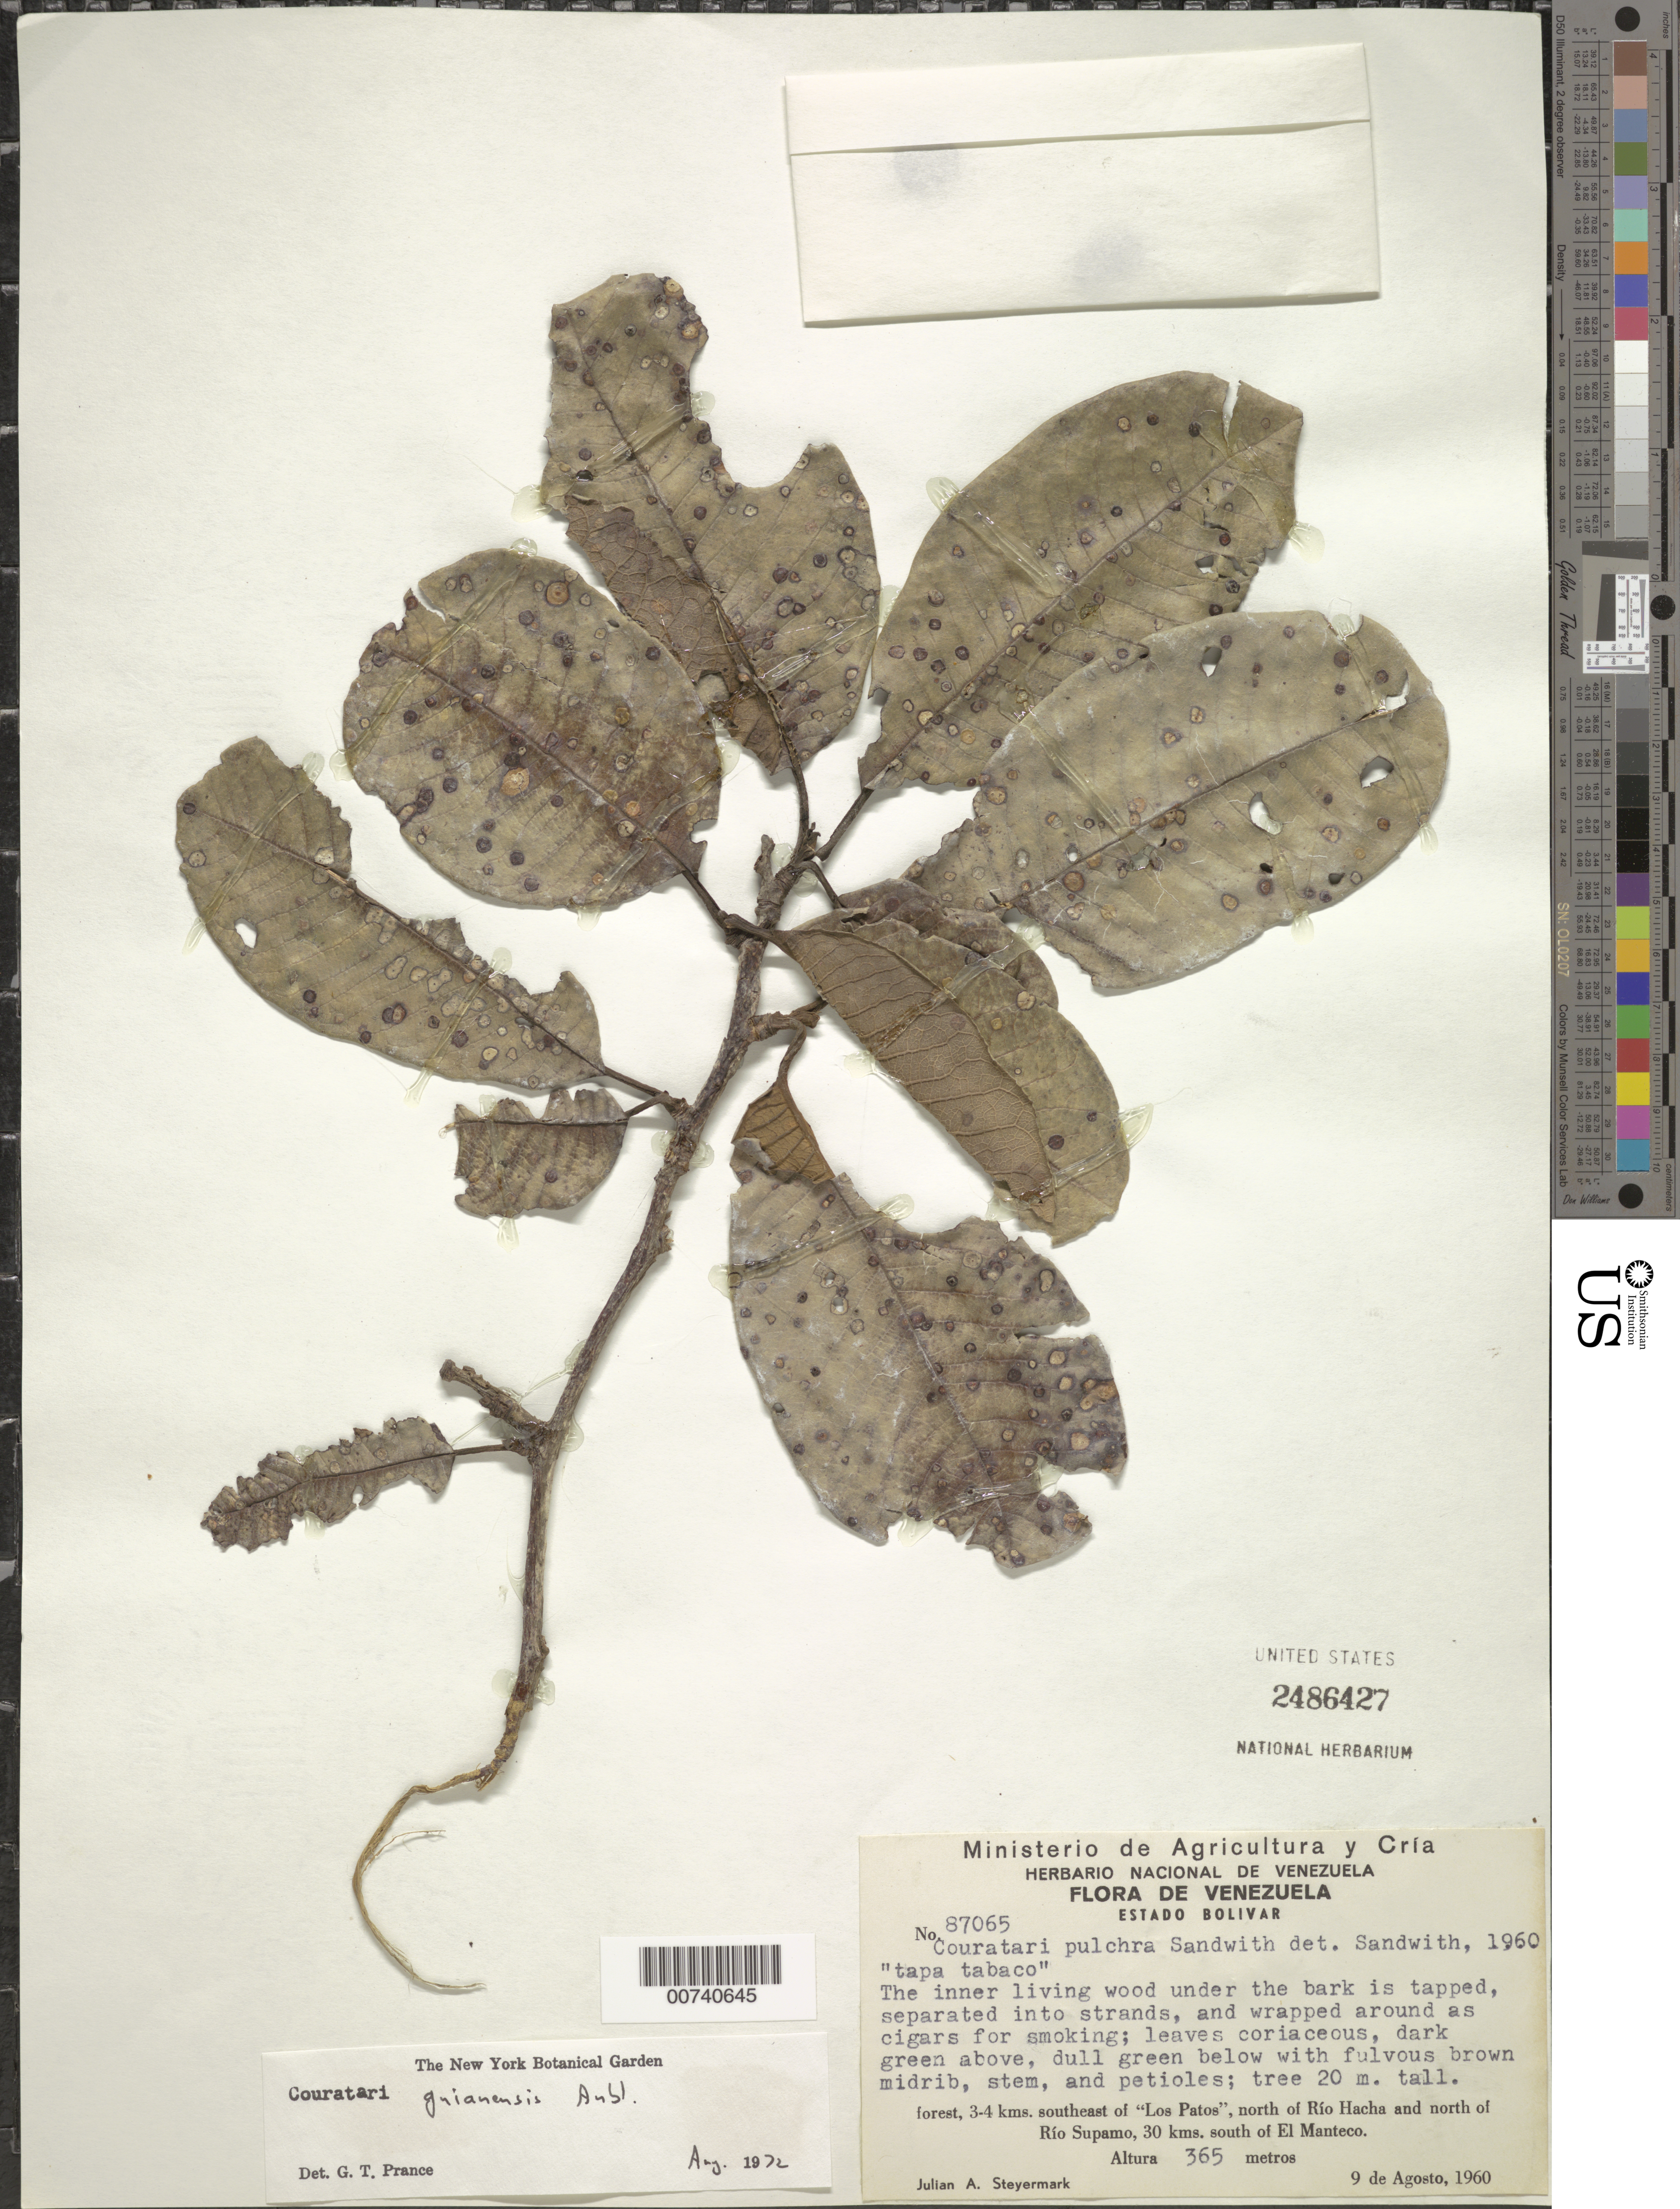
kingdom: Plantae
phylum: Tracheophyta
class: Magnoliopsida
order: Ericales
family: Lecythidaceae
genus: Couratari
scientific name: Couratari guianensis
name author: Aubl.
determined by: Mori, Scott A.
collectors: J. Steyermark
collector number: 87065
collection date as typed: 9-Aug-60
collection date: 1960-08-09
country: Venezuela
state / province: Bolívar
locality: Los Patos, 3-4 km SE of, N of Río Hacha and N of Río Supamo, 30 km S of El Manteco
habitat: Forest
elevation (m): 366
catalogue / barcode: US 2486427